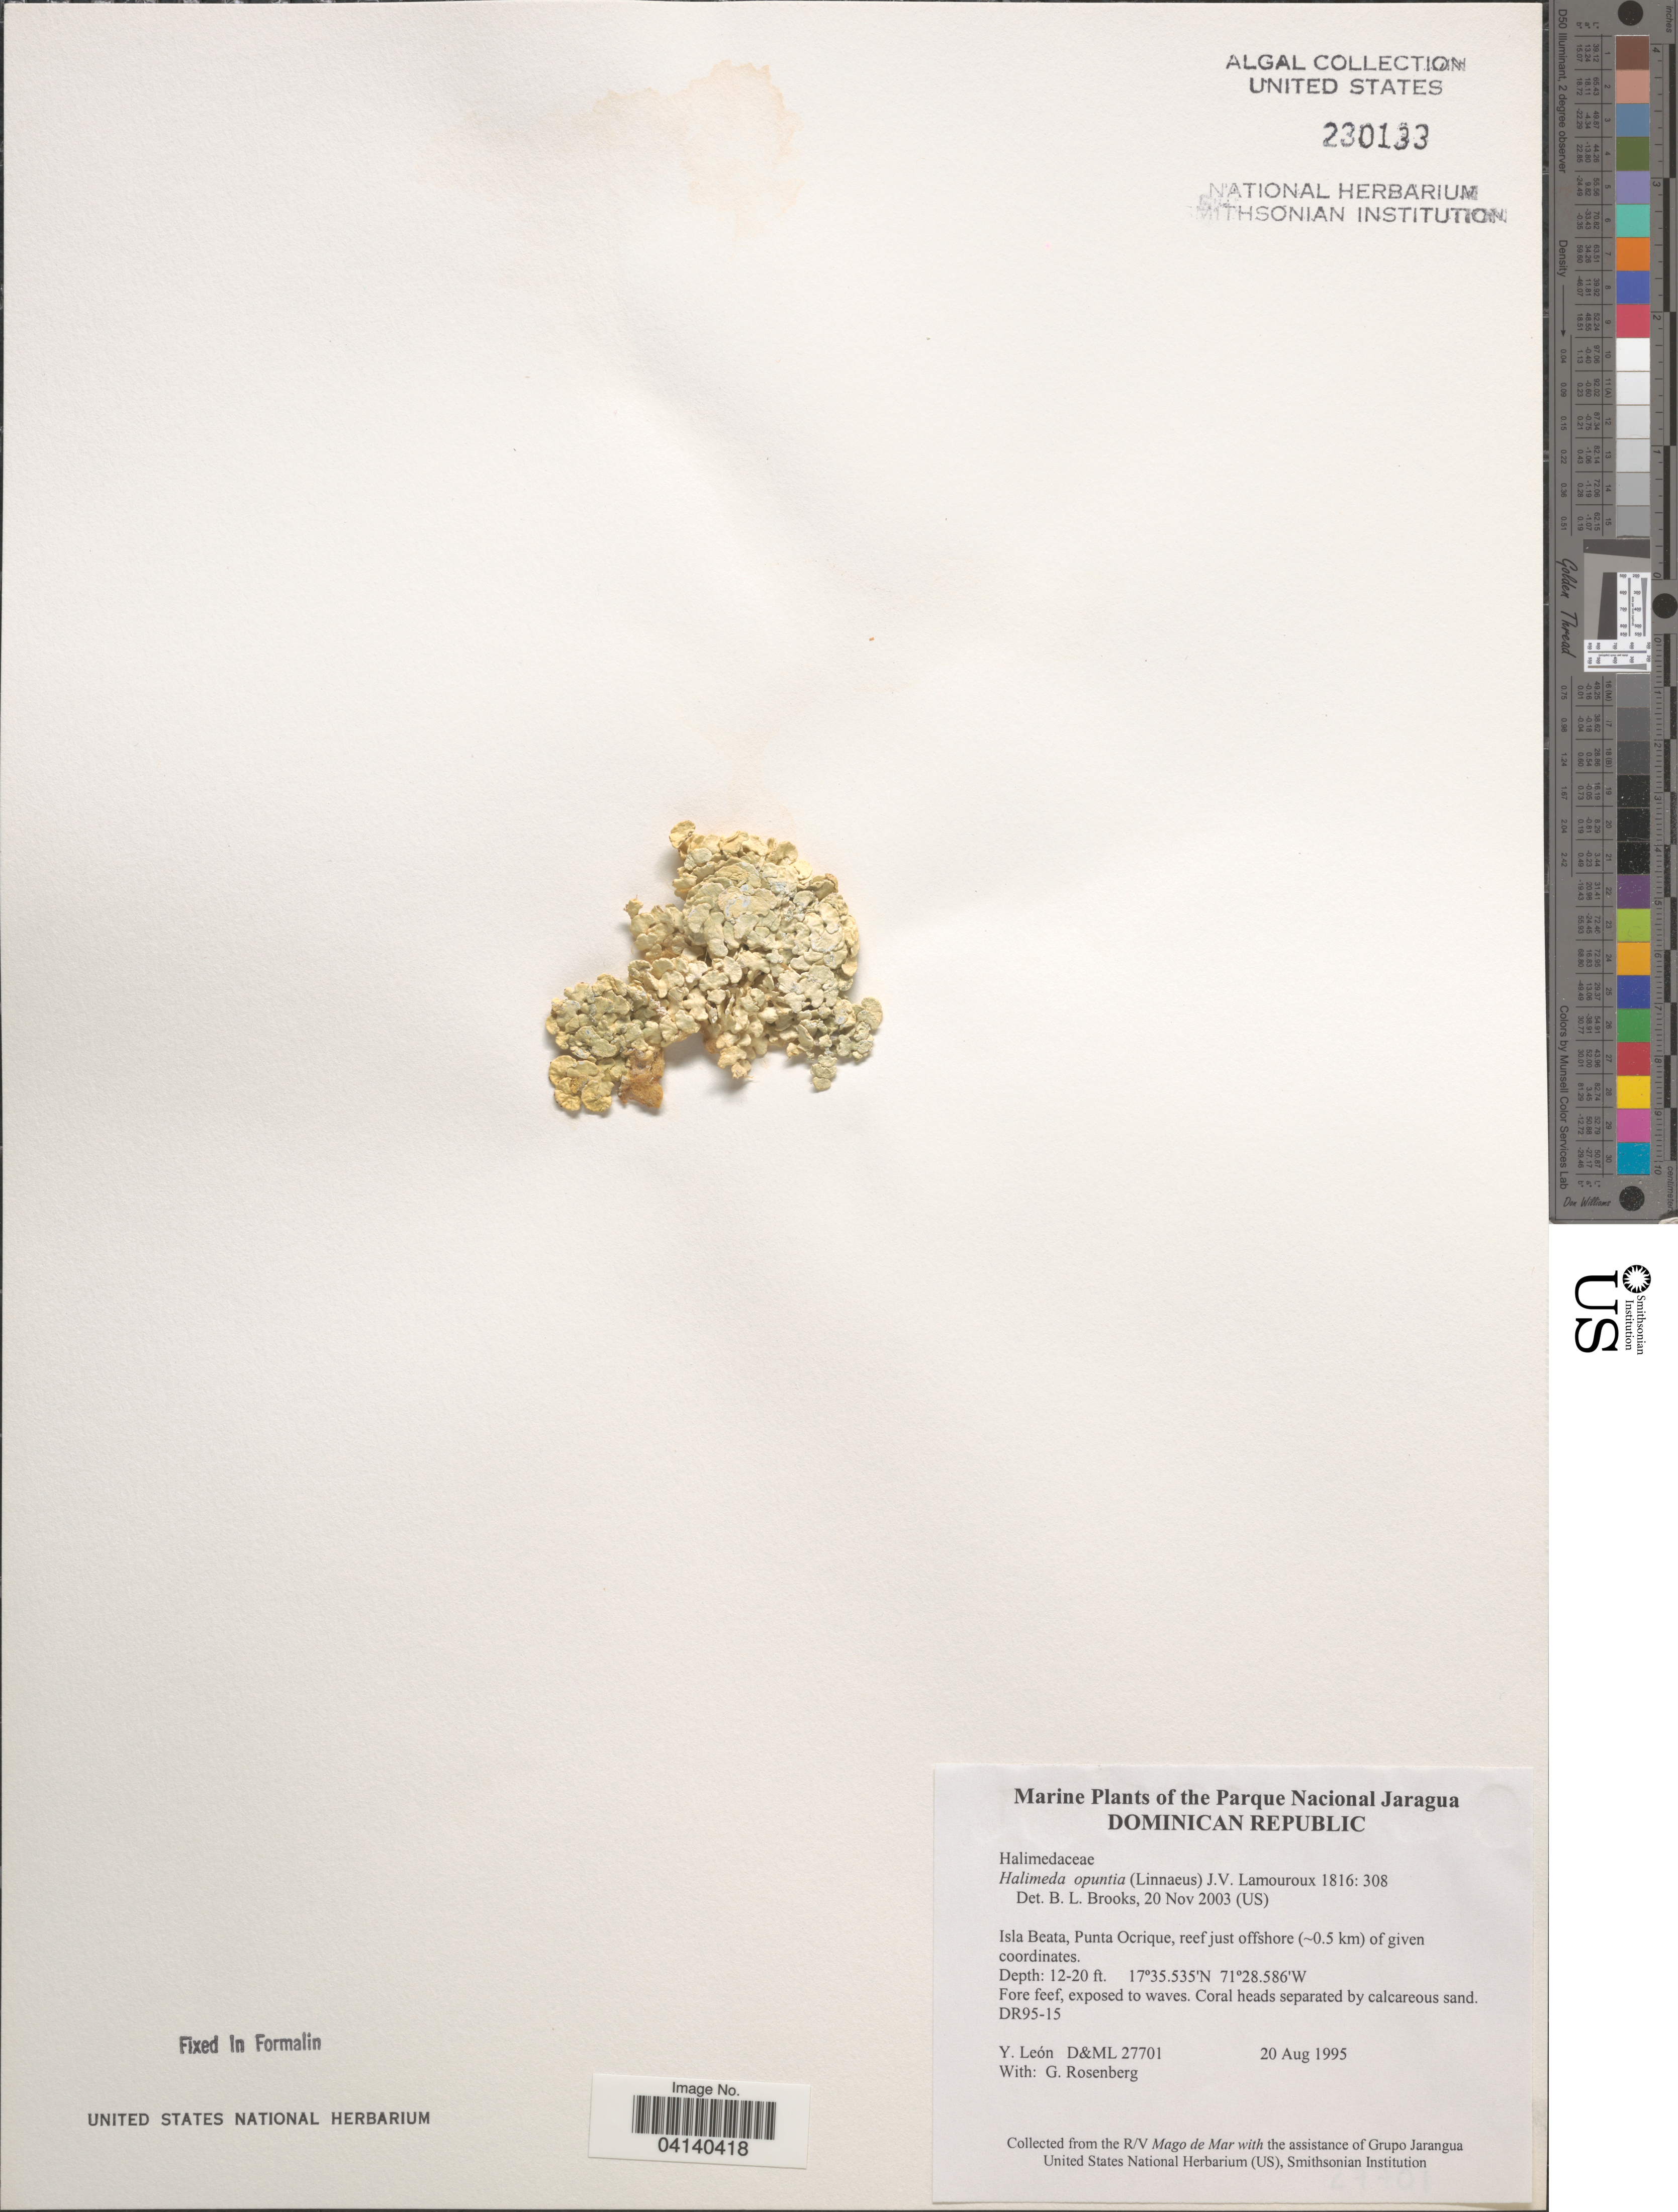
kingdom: Plantae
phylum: Chlorophyta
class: Ulvophyceae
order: Bryopsidales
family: Halimedaceae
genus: Halimeda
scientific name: Halimeda opuntia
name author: (L.) J.V.Lamouroux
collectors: Y. León & G. Rosenberg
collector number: D&ML27701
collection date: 1995-08-20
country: Dominican Republic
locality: The Parque Nacional Jaragua. Isla Beata, Punta Ocrique, reef just offshore (~0.5 km) of given coordinates.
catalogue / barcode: US 230133